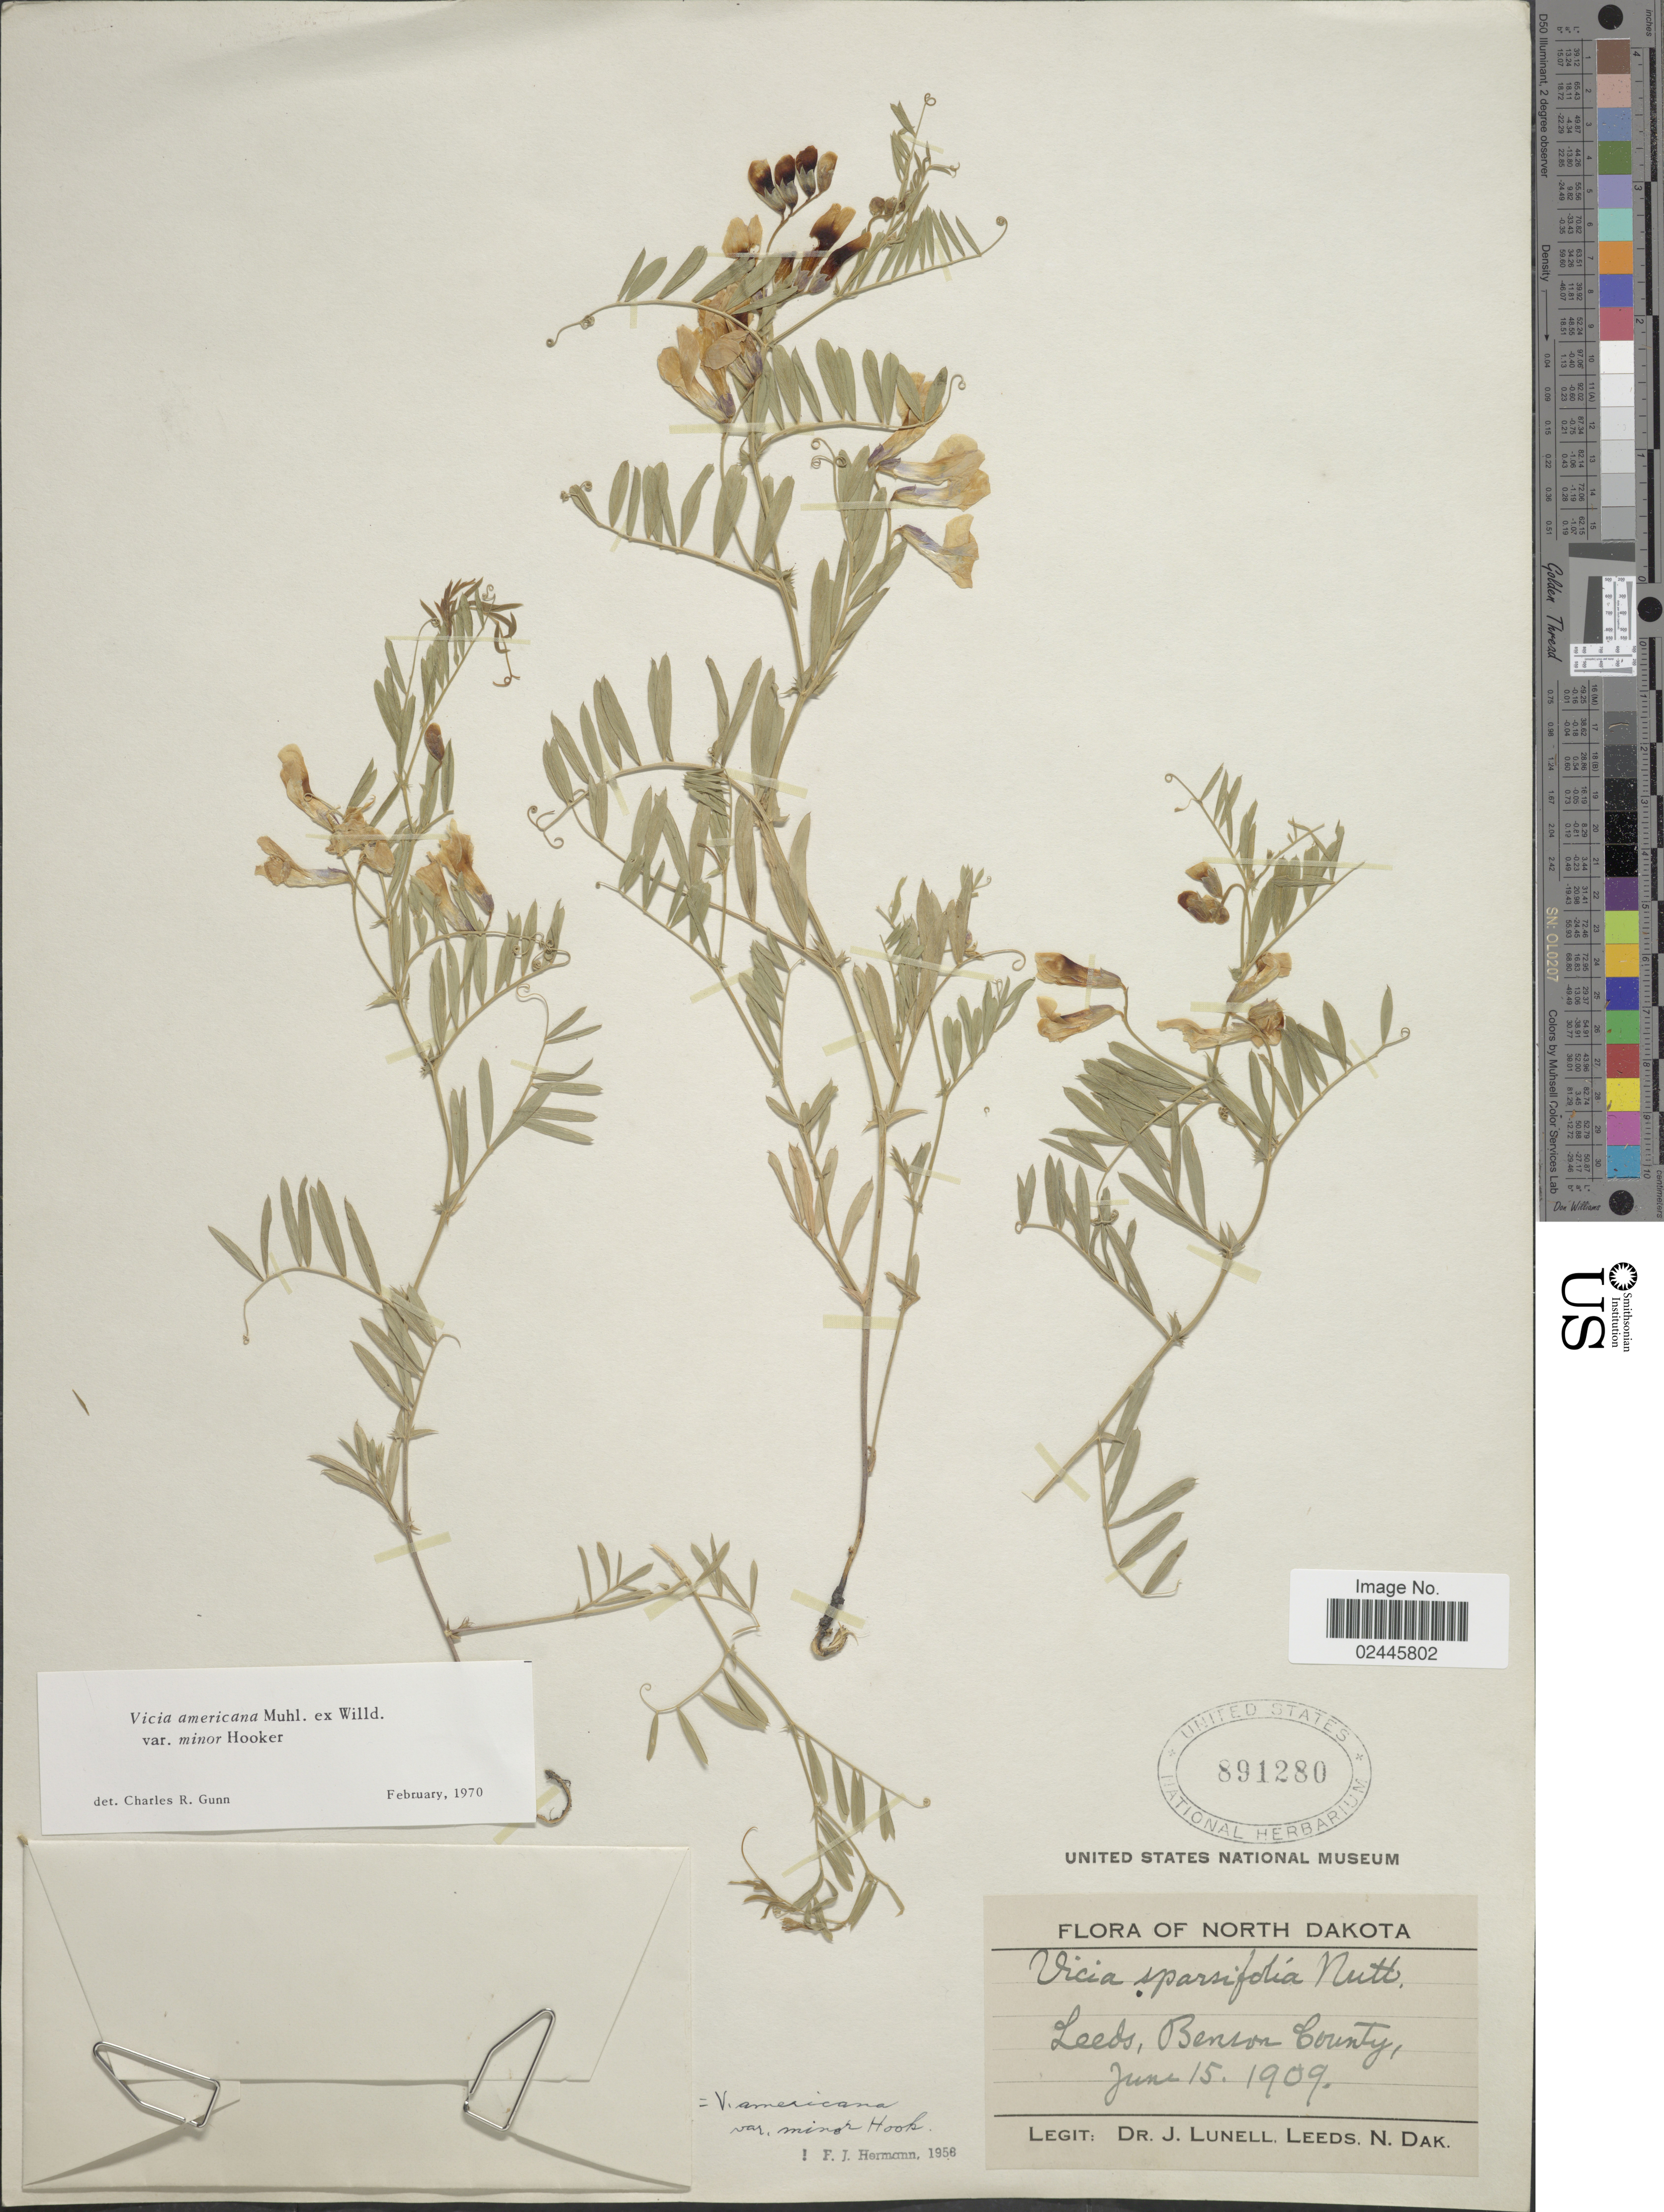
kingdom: Plantae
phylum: Tracheophyta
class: Magnoliopsida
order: Fabales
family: Fabaceae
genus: Vicia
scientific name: Vicia americana var. minor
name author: Hook.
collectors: J. Lunell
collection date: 1909-06-15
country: United States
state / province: North Dakota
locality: Leeds, Benson County.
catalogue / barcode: US 891280